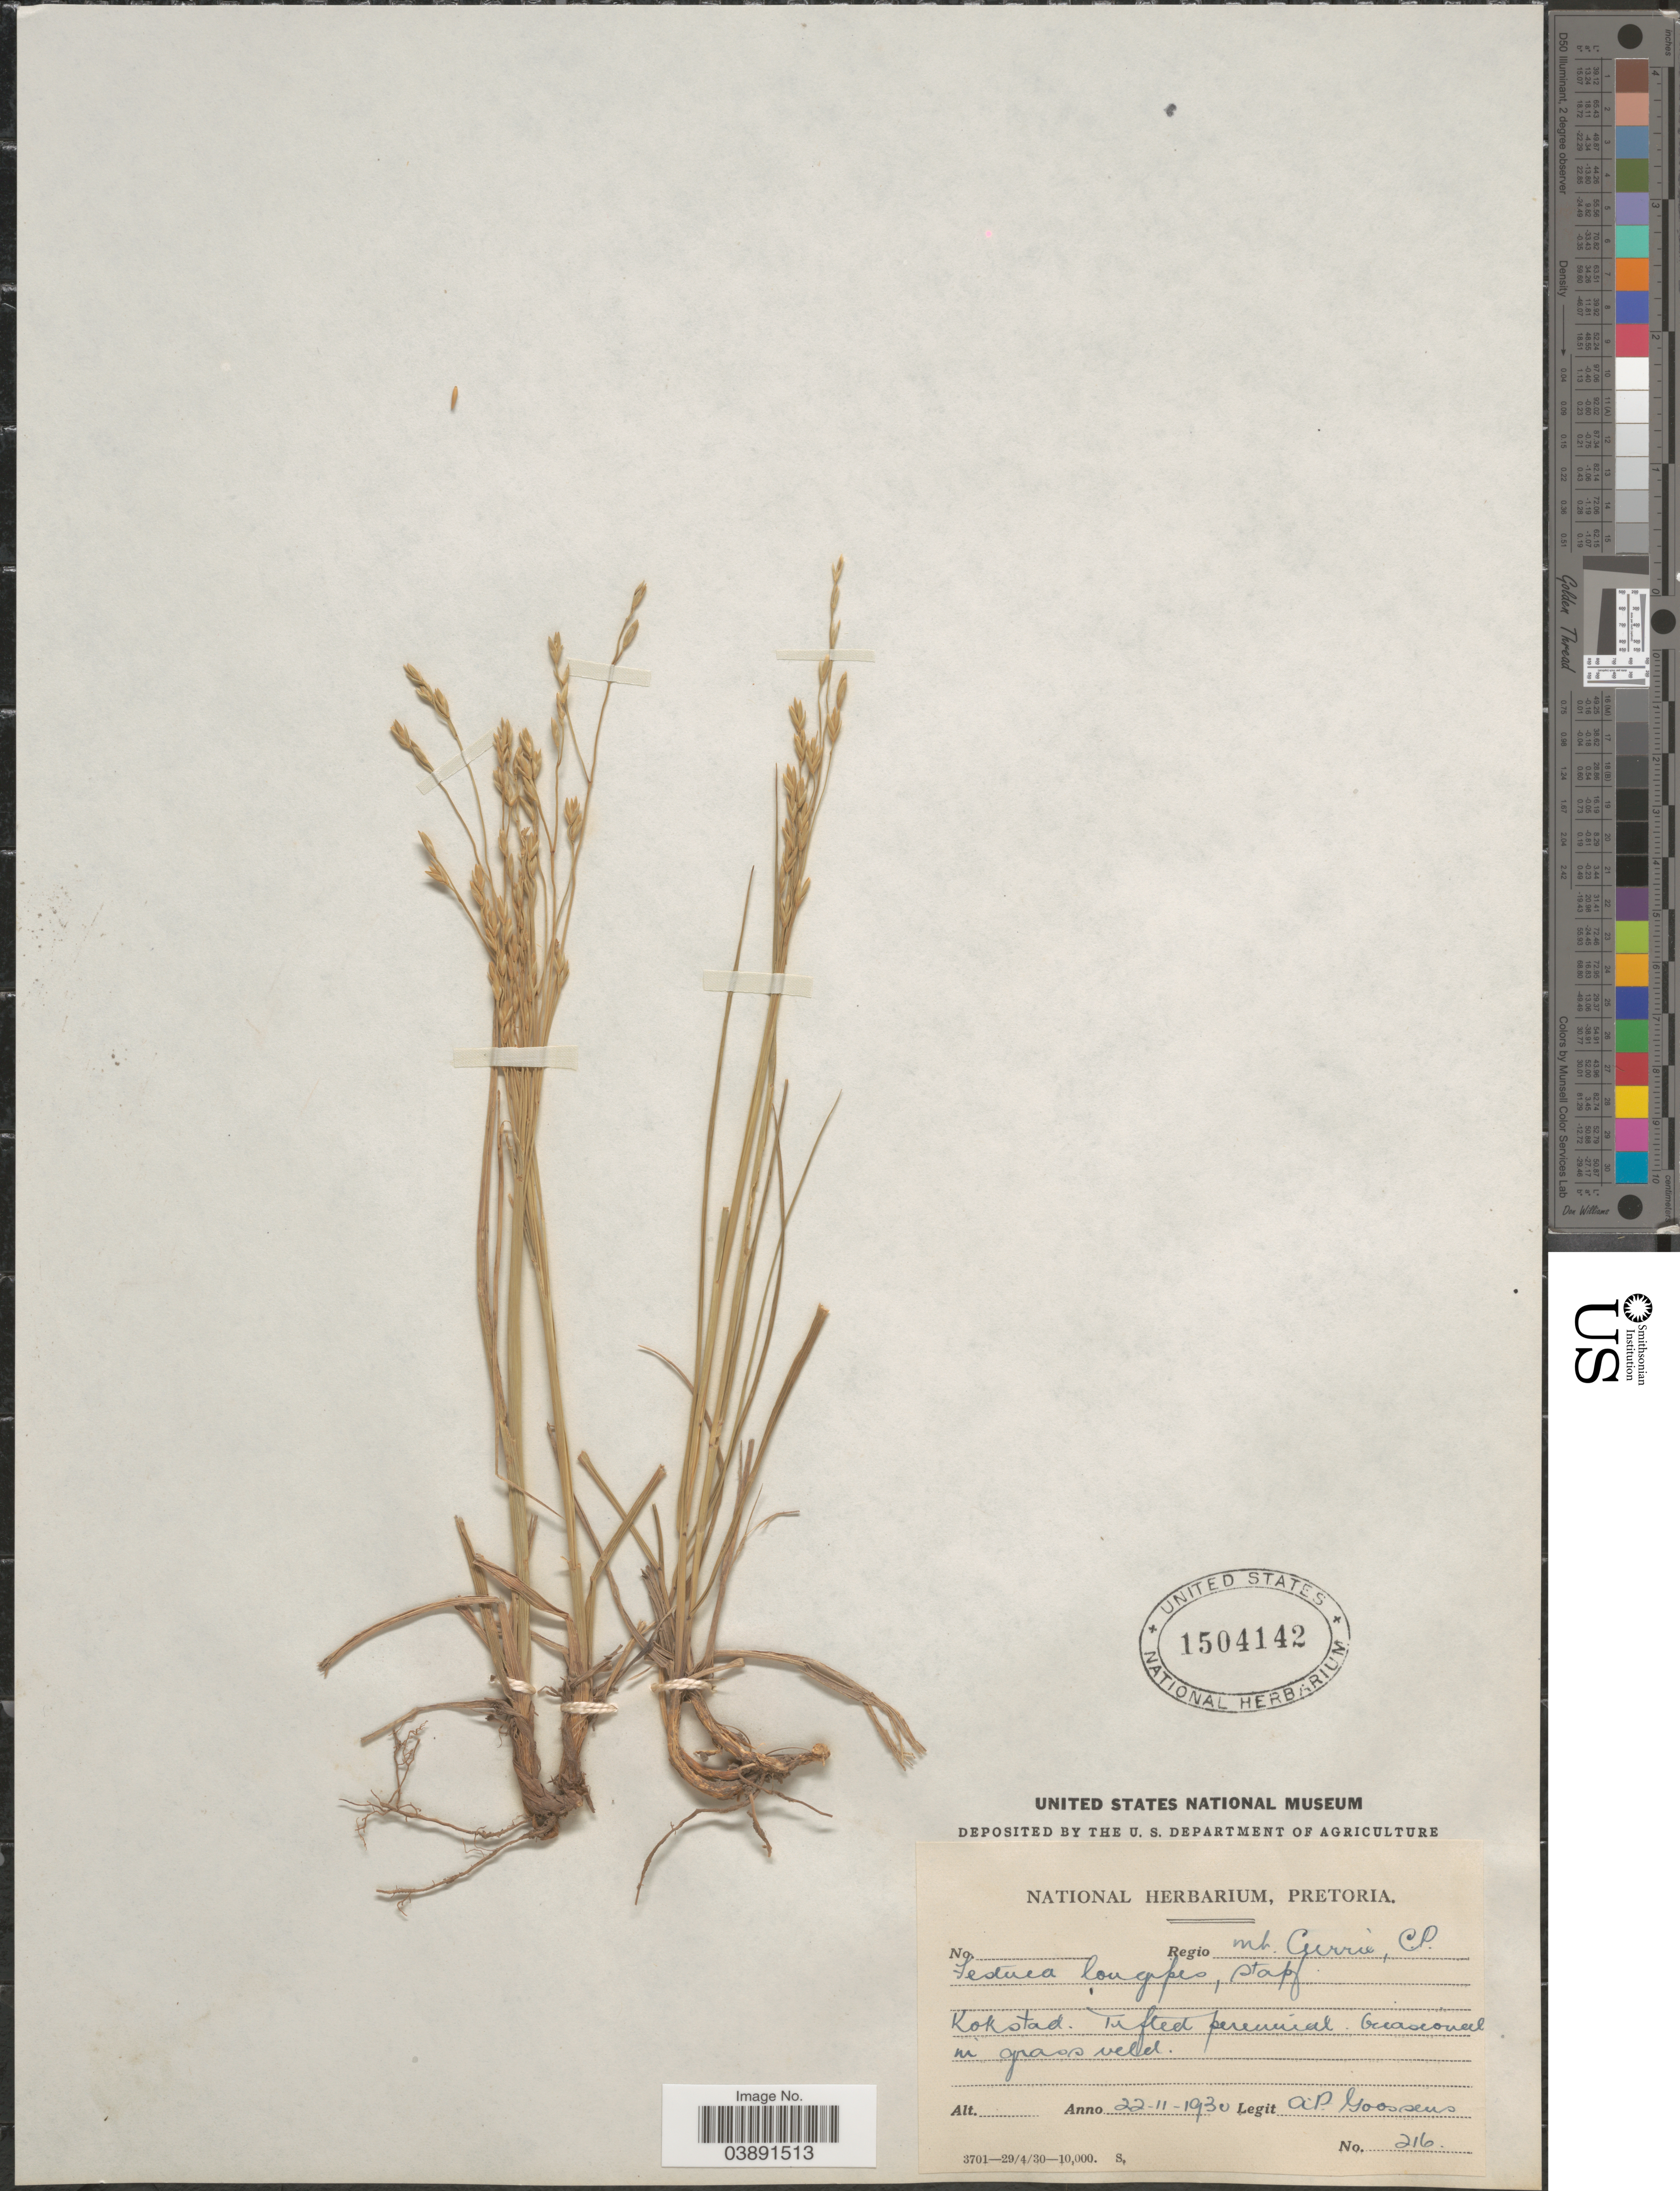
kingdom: Plantae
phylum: Tracheophyta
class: Liliopsida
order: Poales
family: Poaceae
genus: Festuca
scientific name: Festuca longipes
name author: Stapf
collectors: A. P. G. Goossens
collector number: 216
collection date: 1930-11-22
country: South Africa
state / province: KwaZulu-Natal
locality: Regio Mt. Currie, C.P. Kokstad.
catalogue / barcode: US 1504142